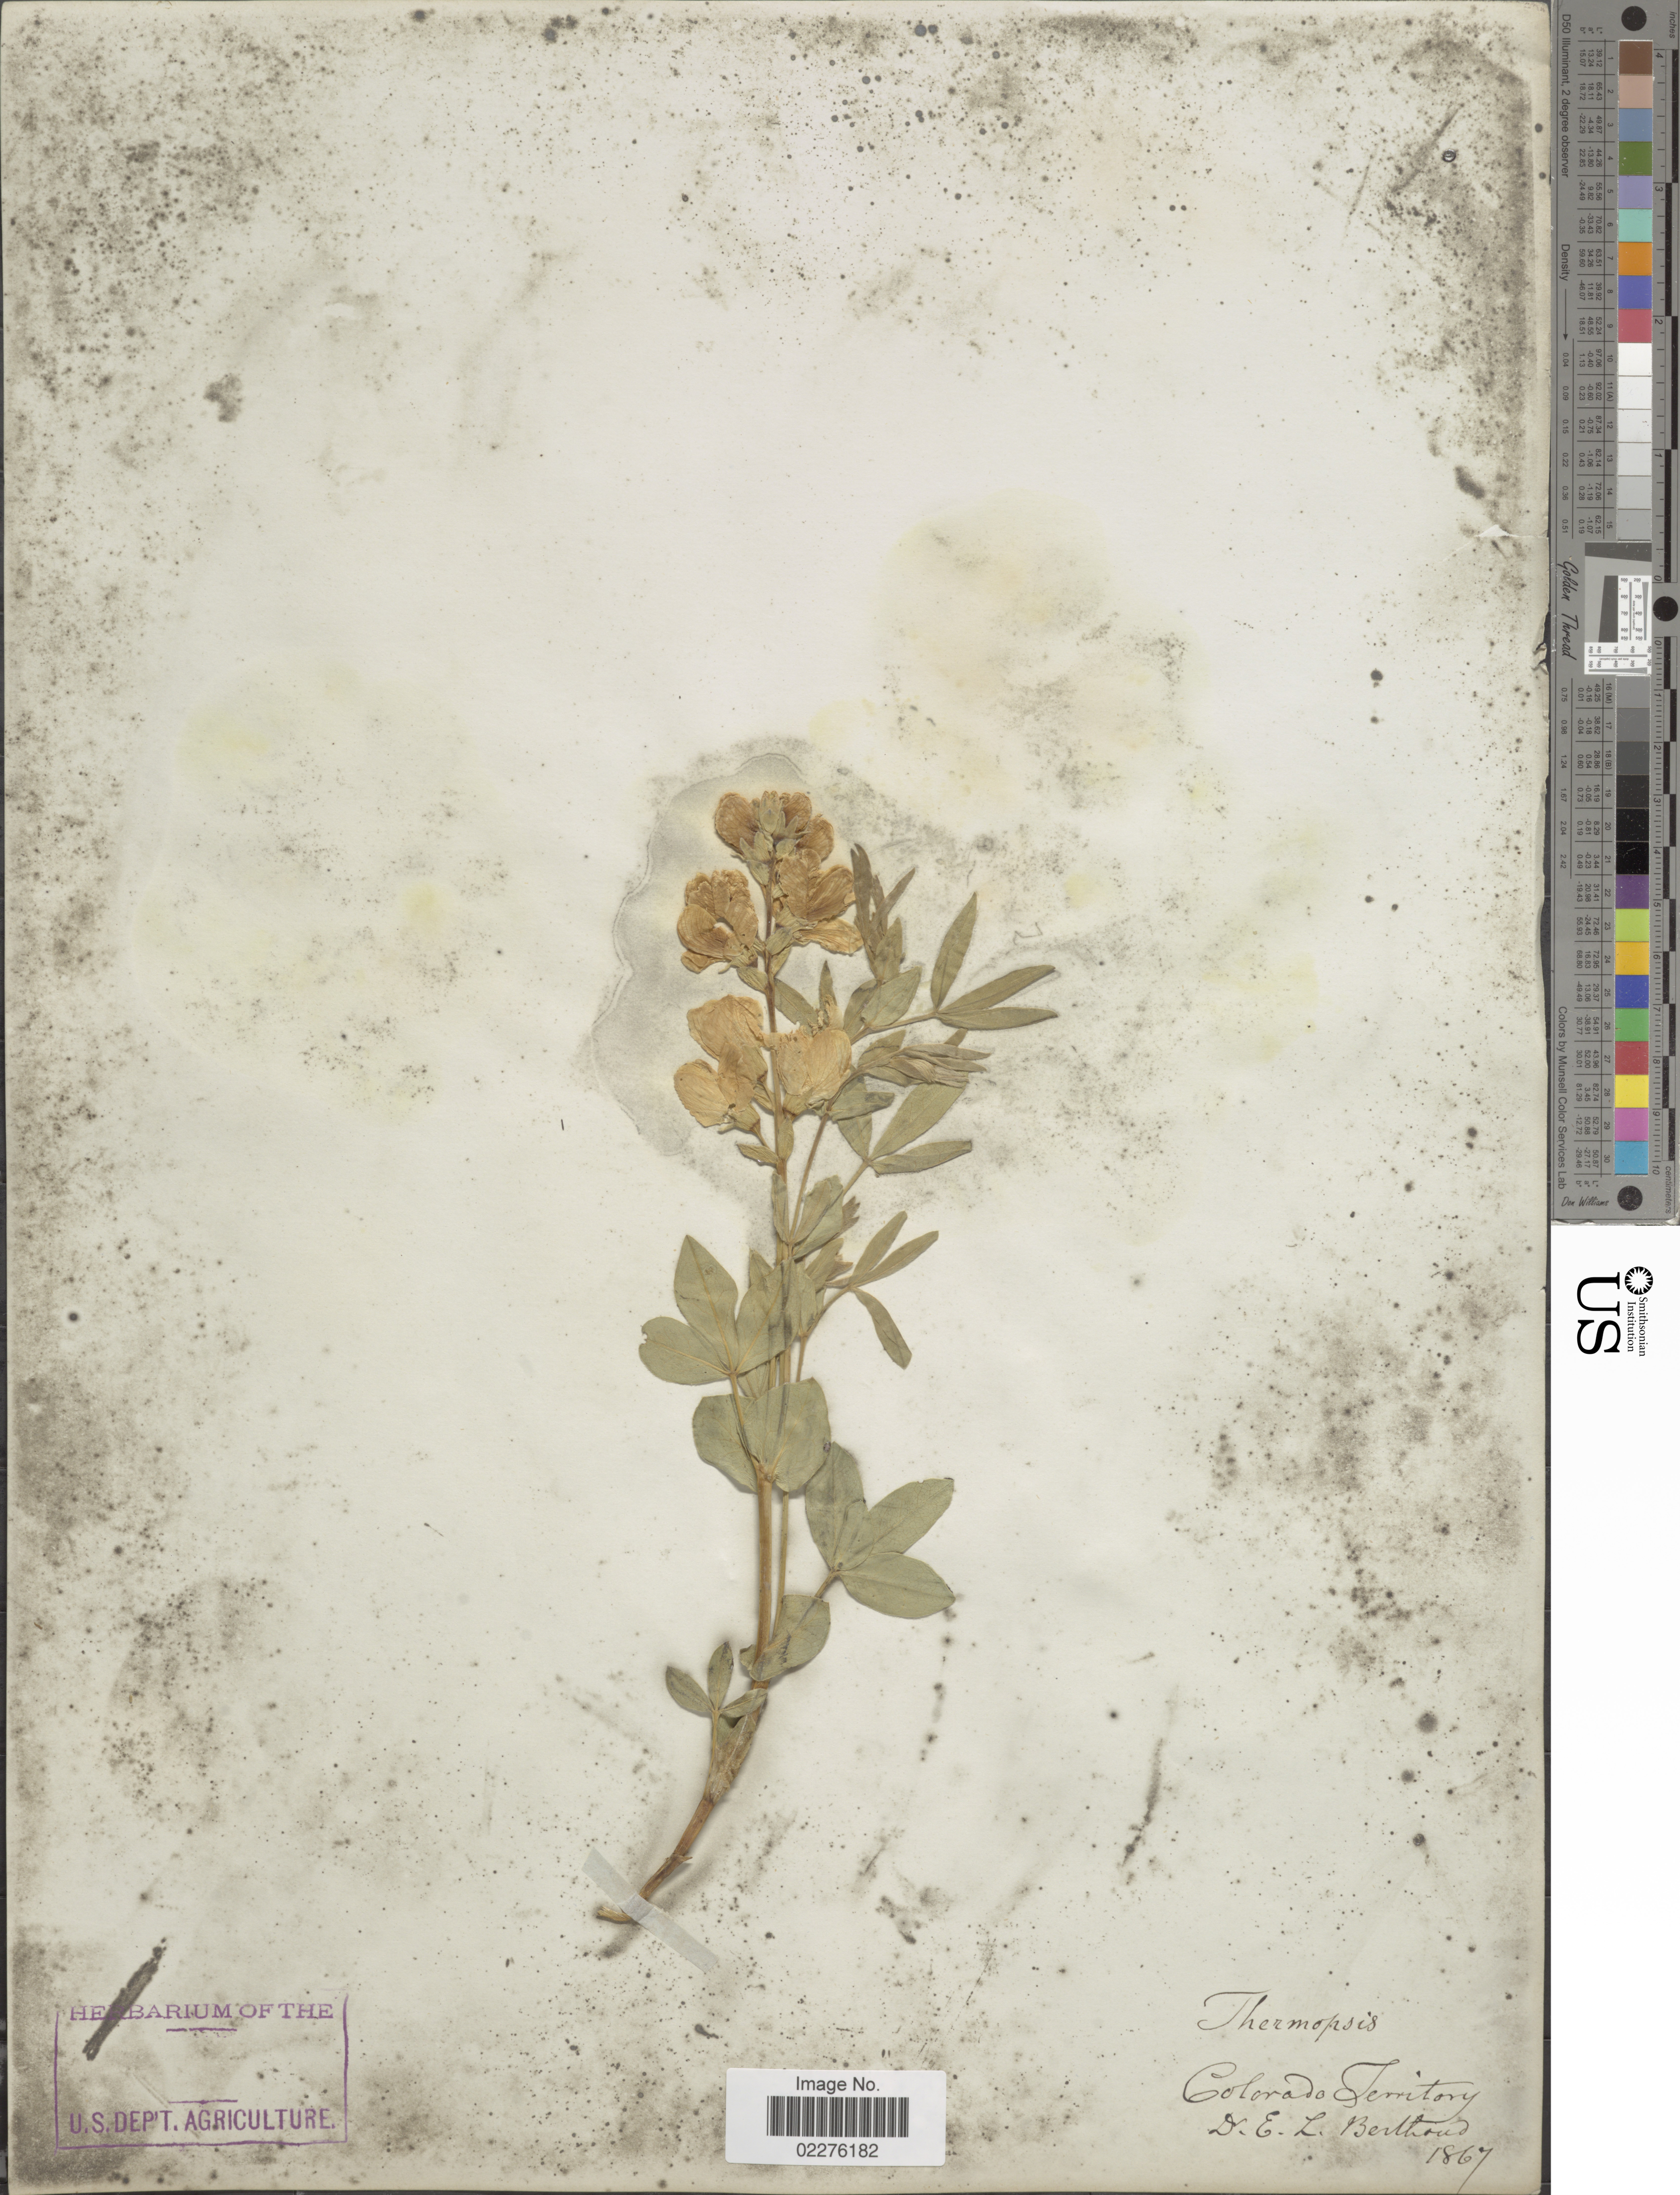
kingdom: Plantae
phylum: Tracheophyta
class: Magnoliopsida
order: Fabales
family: Fabaceae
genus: Thermopsis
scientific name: Thermopsis montana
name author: Nutt.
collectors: E. Berthoud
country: United States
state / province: Colorado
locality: Colorado Territory